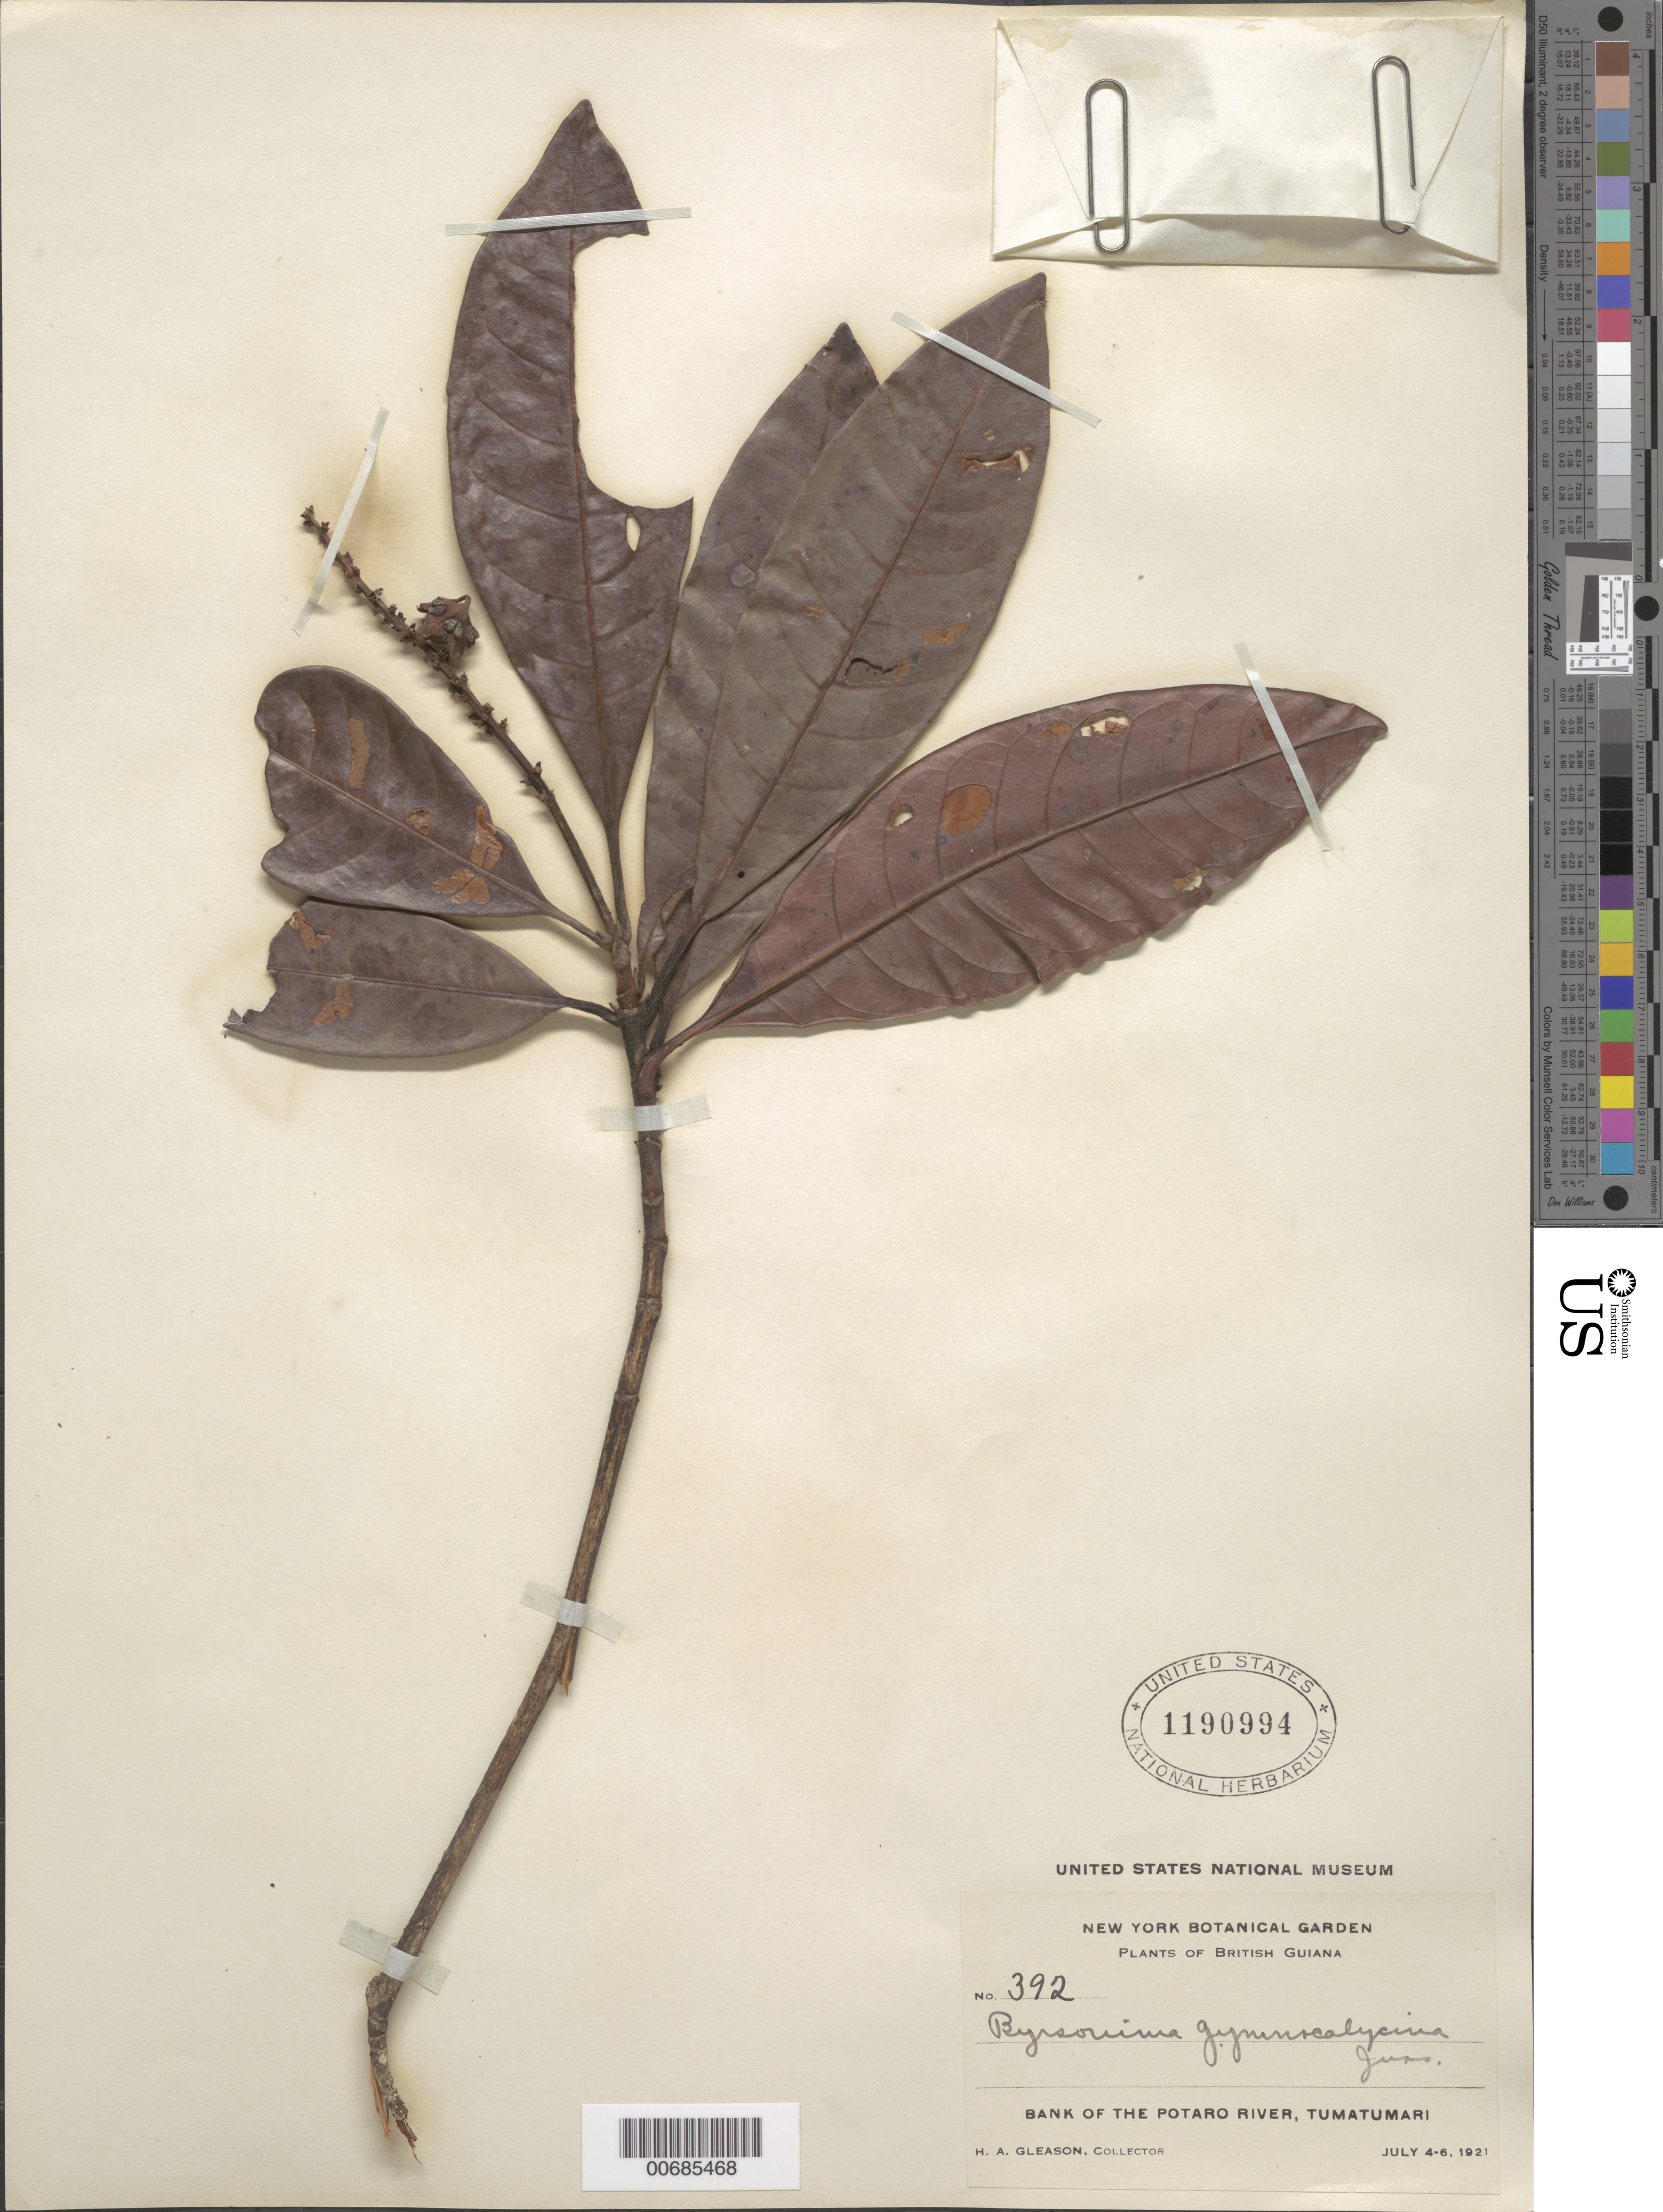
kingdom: Plantae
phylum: Tracheophyta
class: Magnoliopsida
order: Malpighiales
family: Malpighiaceae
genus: Byrsonima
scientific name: Byrsonima gymnocalycina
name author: A. Juss.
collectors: H. A. Gleason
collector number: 392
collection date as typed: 4-Jul-21 to 6-Jul-21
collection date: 1921-07-04/1921-07-06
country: Guyana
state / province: Potaro-Siparuni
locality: Tumatumari Village, Potaro R.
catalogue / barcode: US 1190994